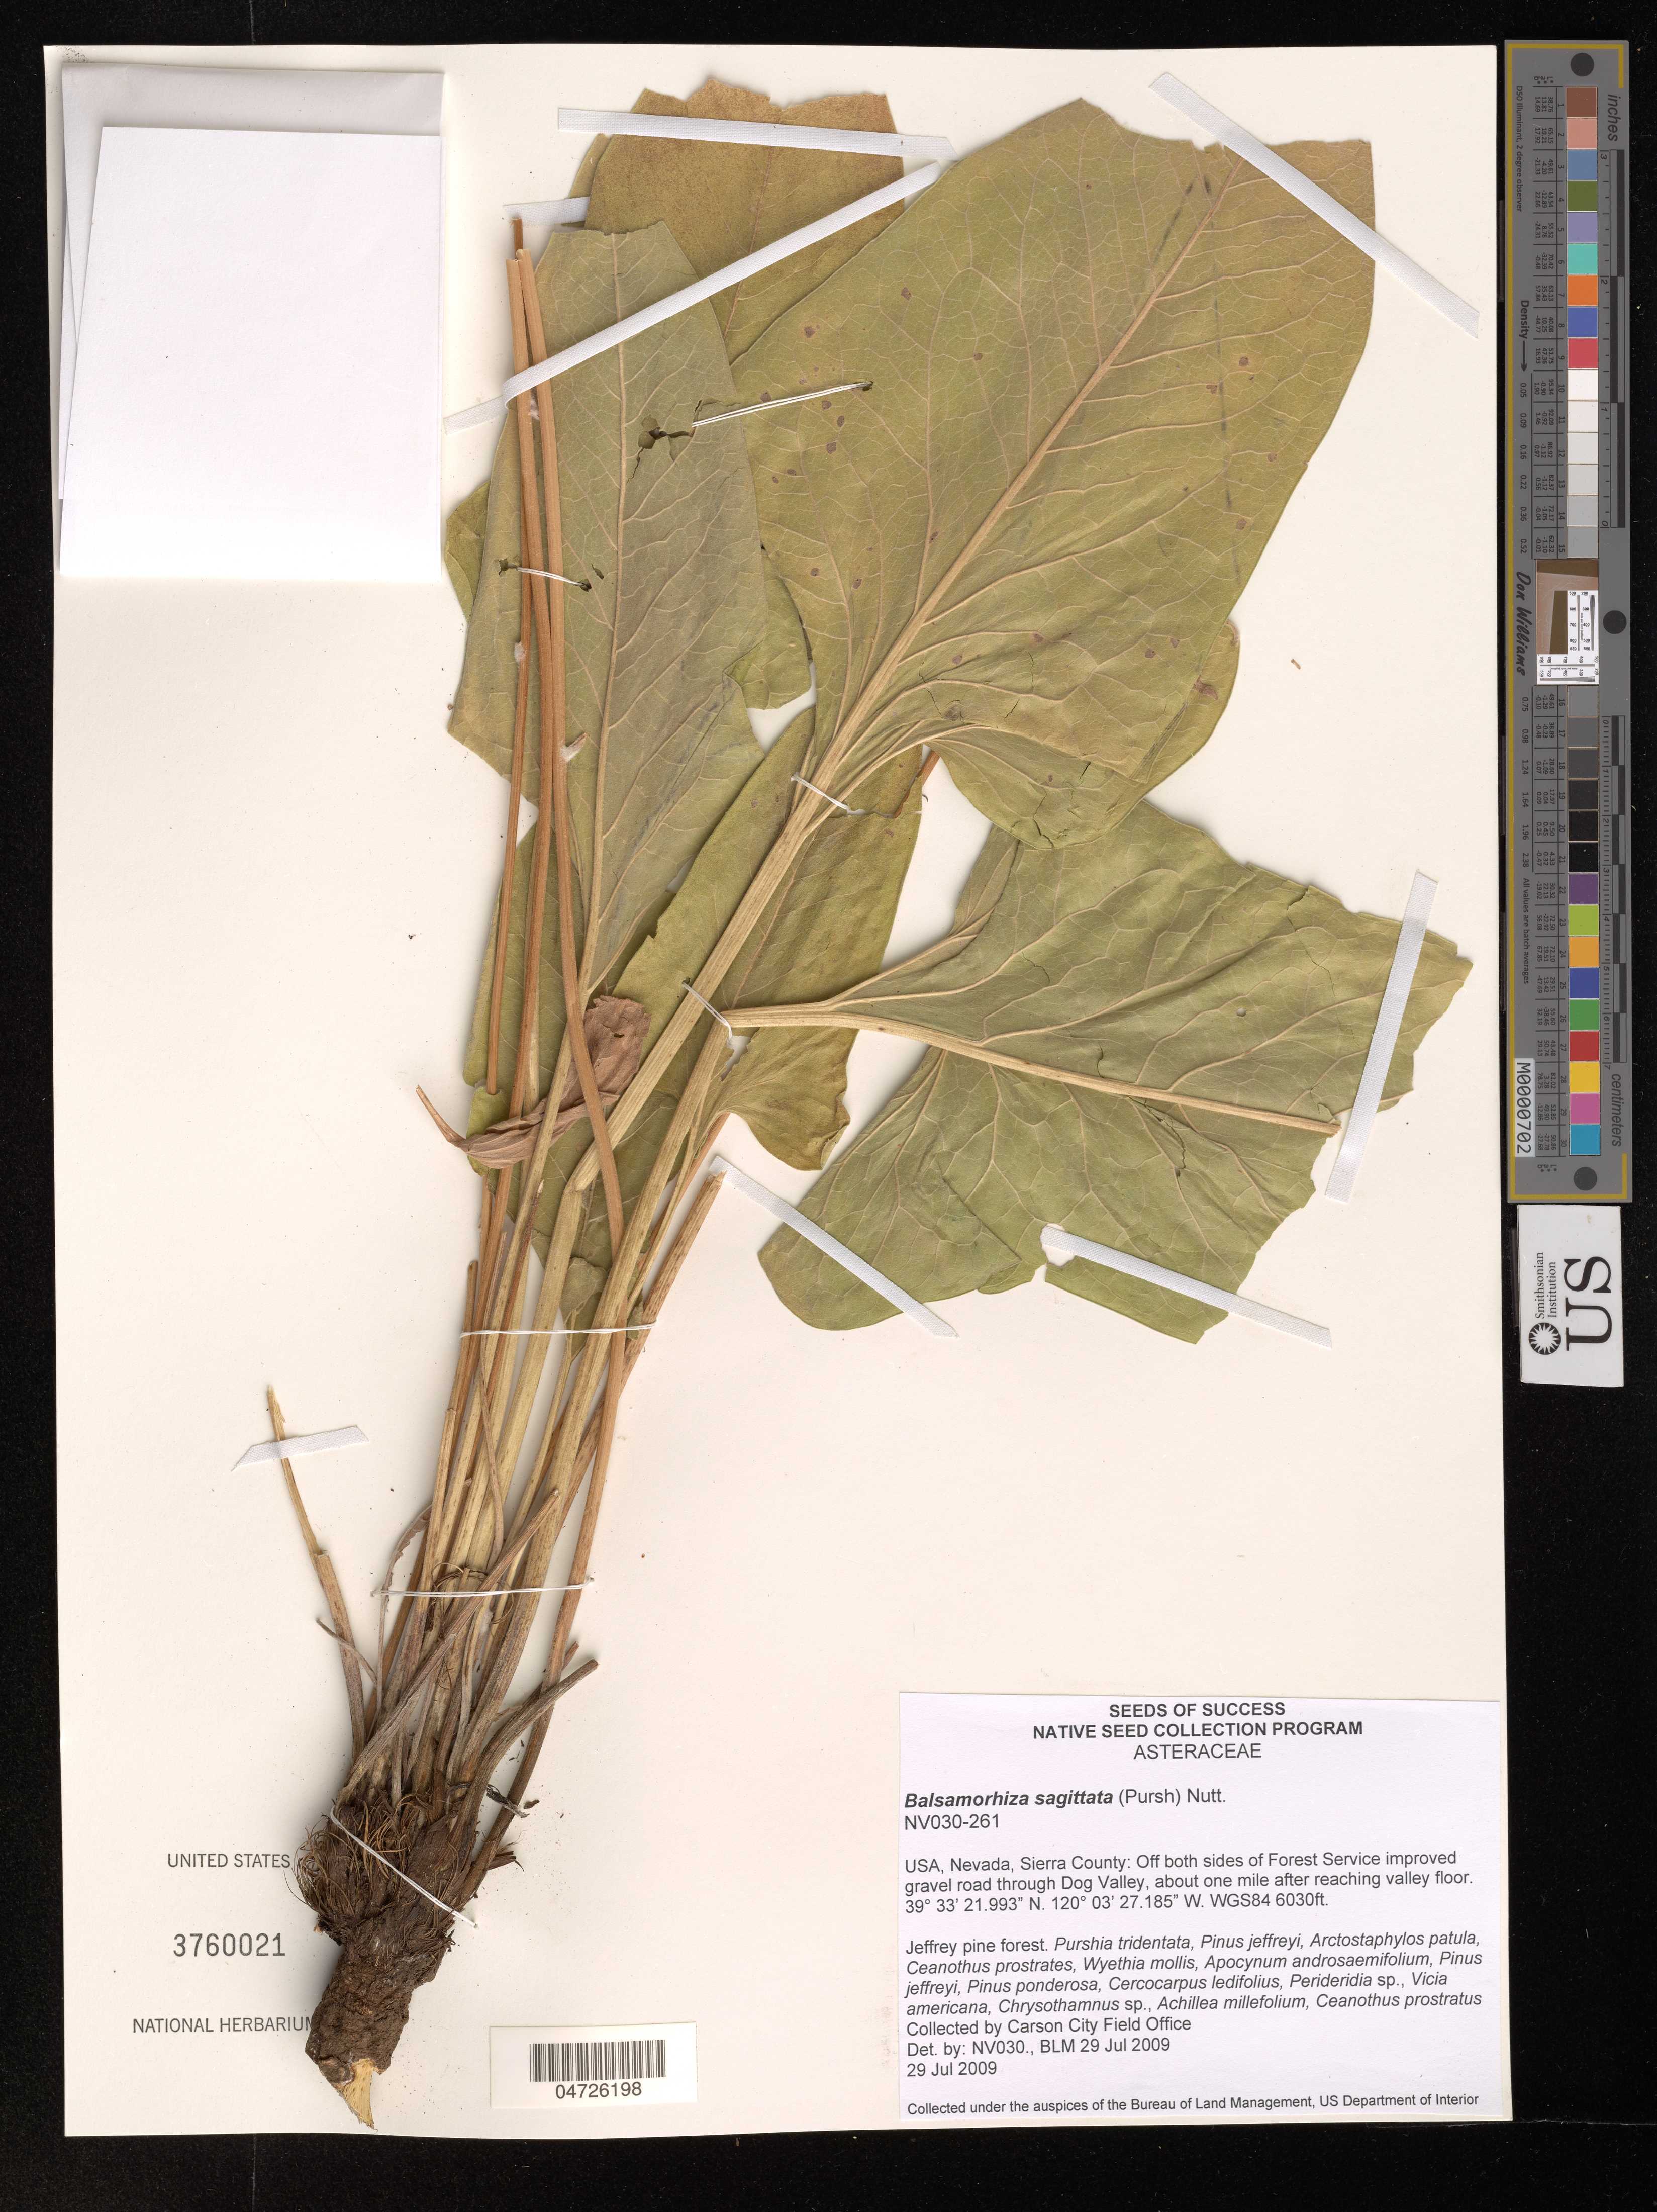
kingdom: Plantae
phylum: Tracheophyta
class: Magnoliopsida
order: Asterales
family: Asteraceae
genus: Balsamorhiza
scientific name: Balsamorhiza sagittata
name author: (Pursh) Nutt.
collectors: C. Carson City Field Office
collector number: NV030-261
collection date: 2009-07-29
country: United States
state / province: California / Nevada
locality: WGS84. Sierra County: Off both sides of Forest Service improved gravel road through Dog Valley, about one mile after reaching valley floor.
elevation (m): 1838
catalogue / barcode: US 3760021